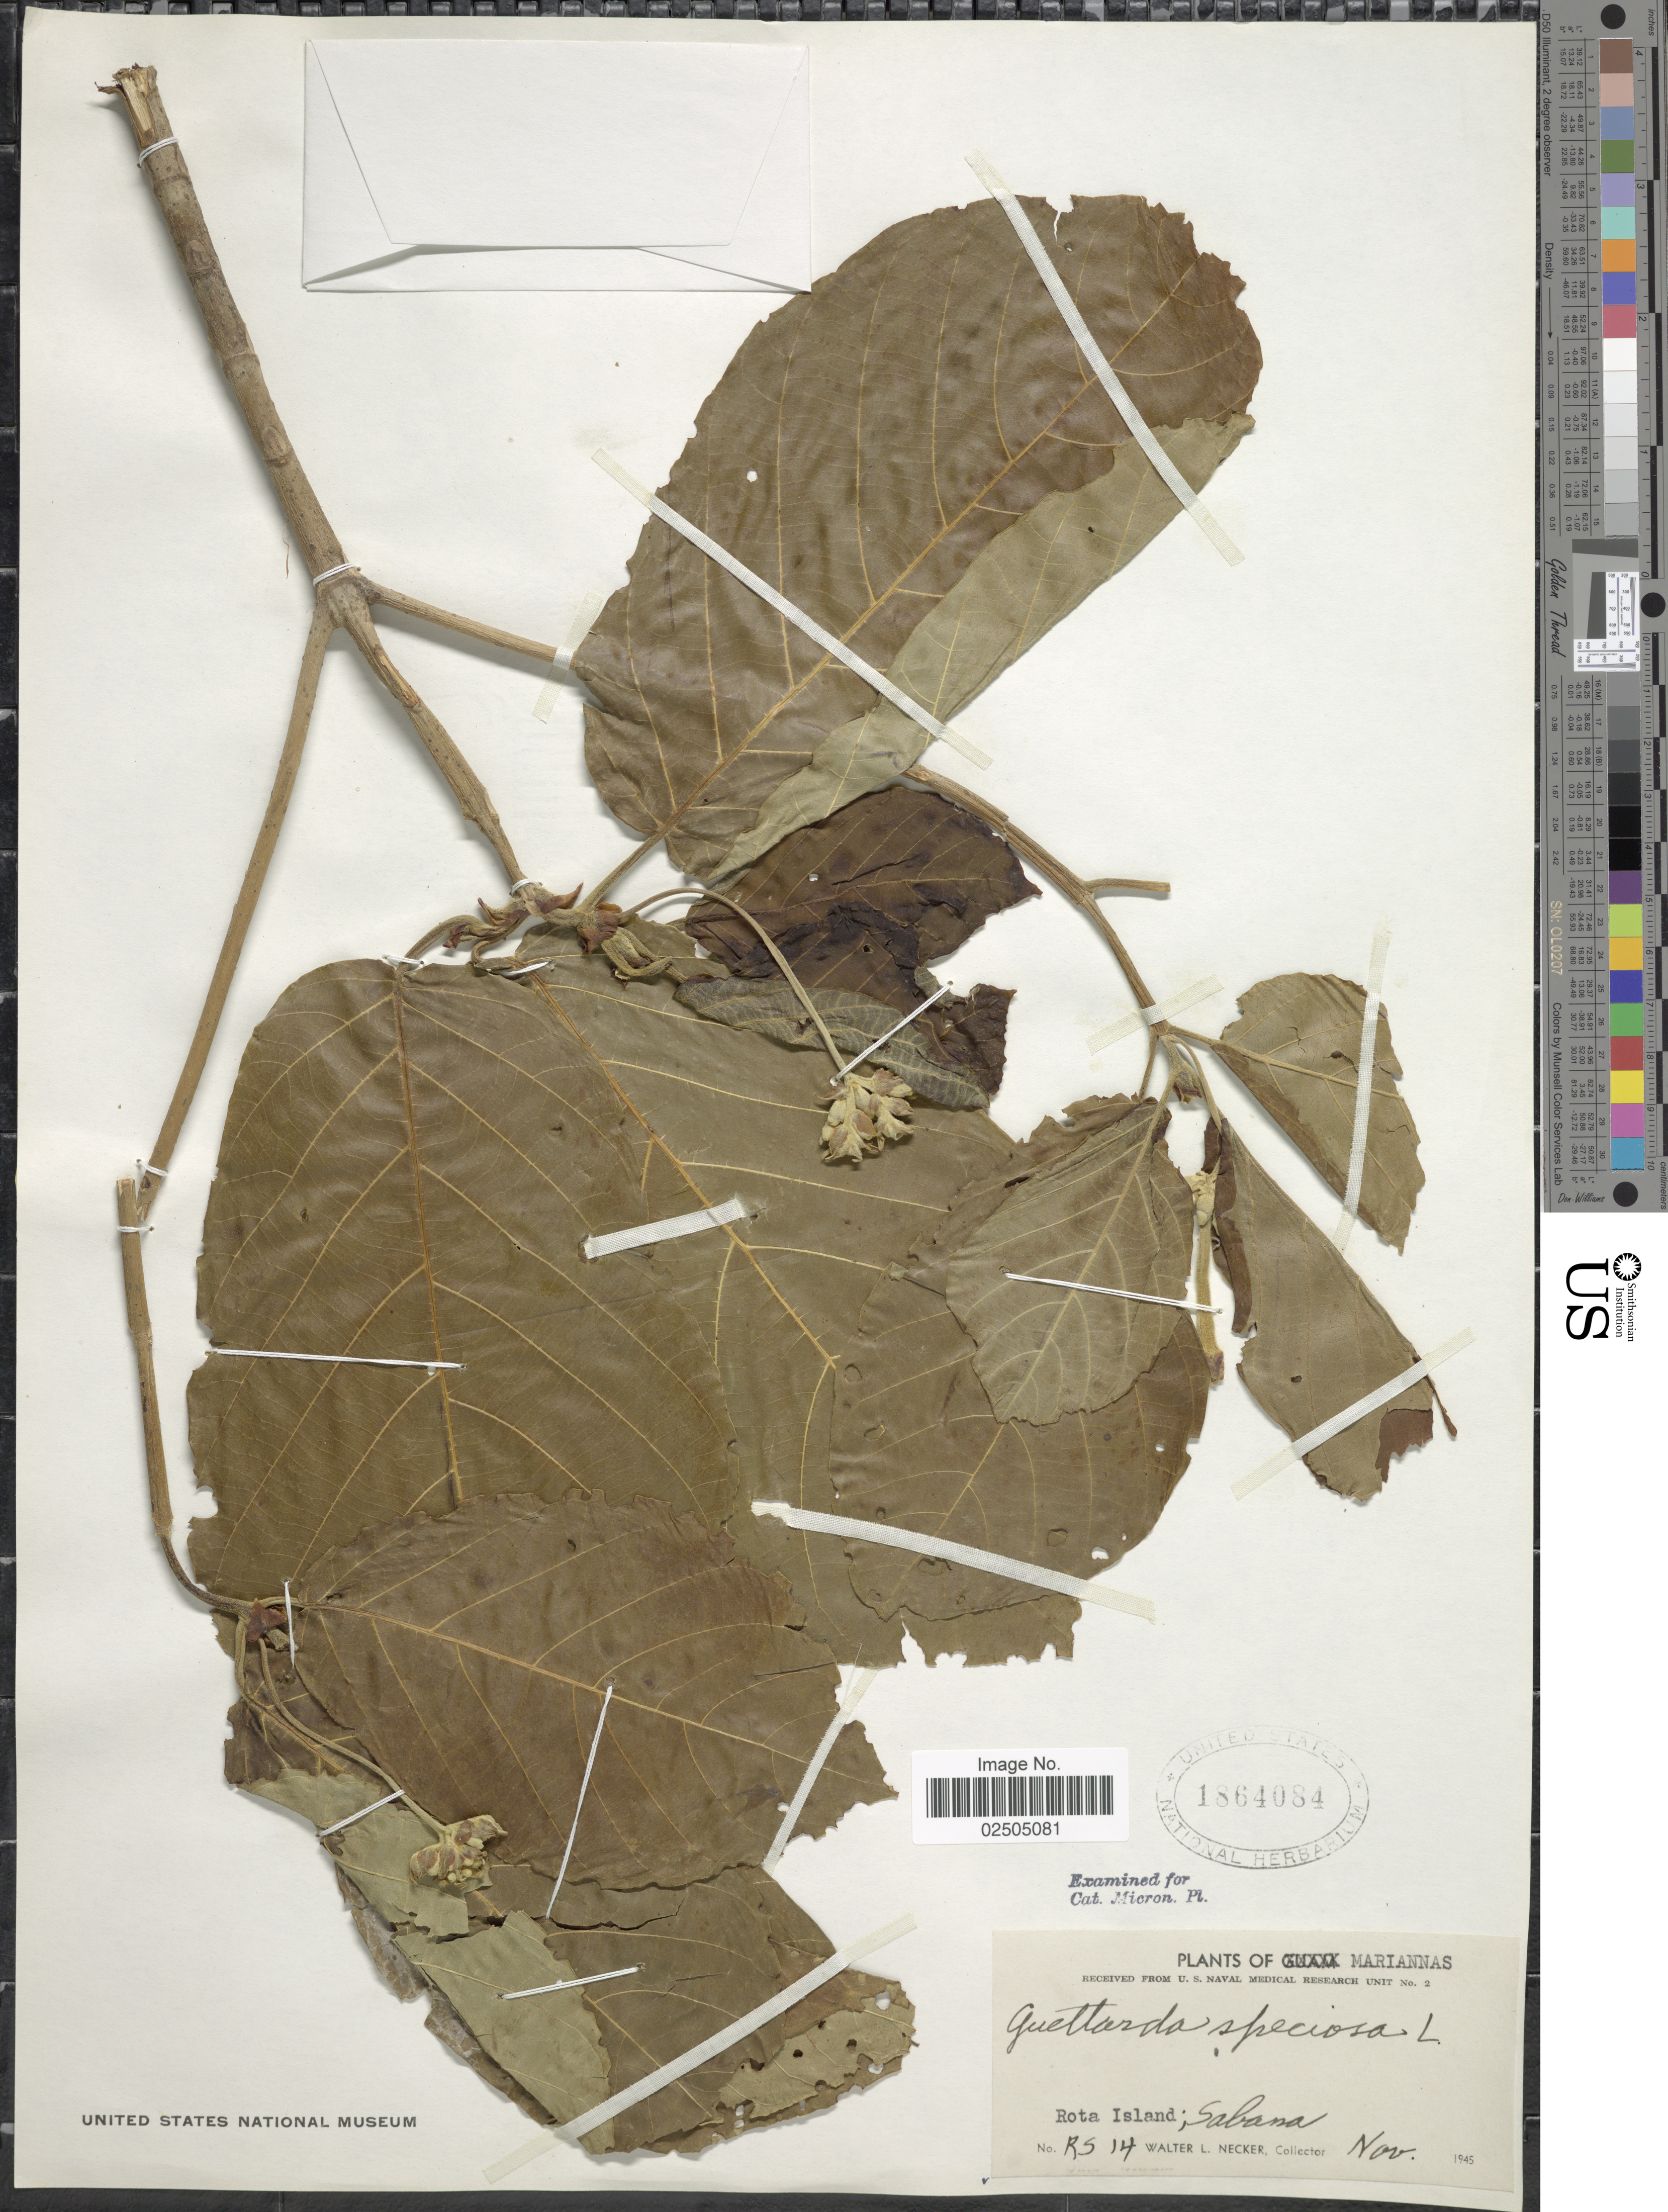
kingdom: Plantae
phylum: Tracheophyta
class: Magnoliopsida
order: Gentianales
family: Rubiaceae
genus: Guettarda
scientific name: Guettarda speciosa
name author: L.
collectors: W. L. Necker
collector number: RS14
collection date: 1945-11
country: Northern Mariana Islands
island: Rota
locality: Rota Island; Sabana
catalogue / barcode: US 1864084